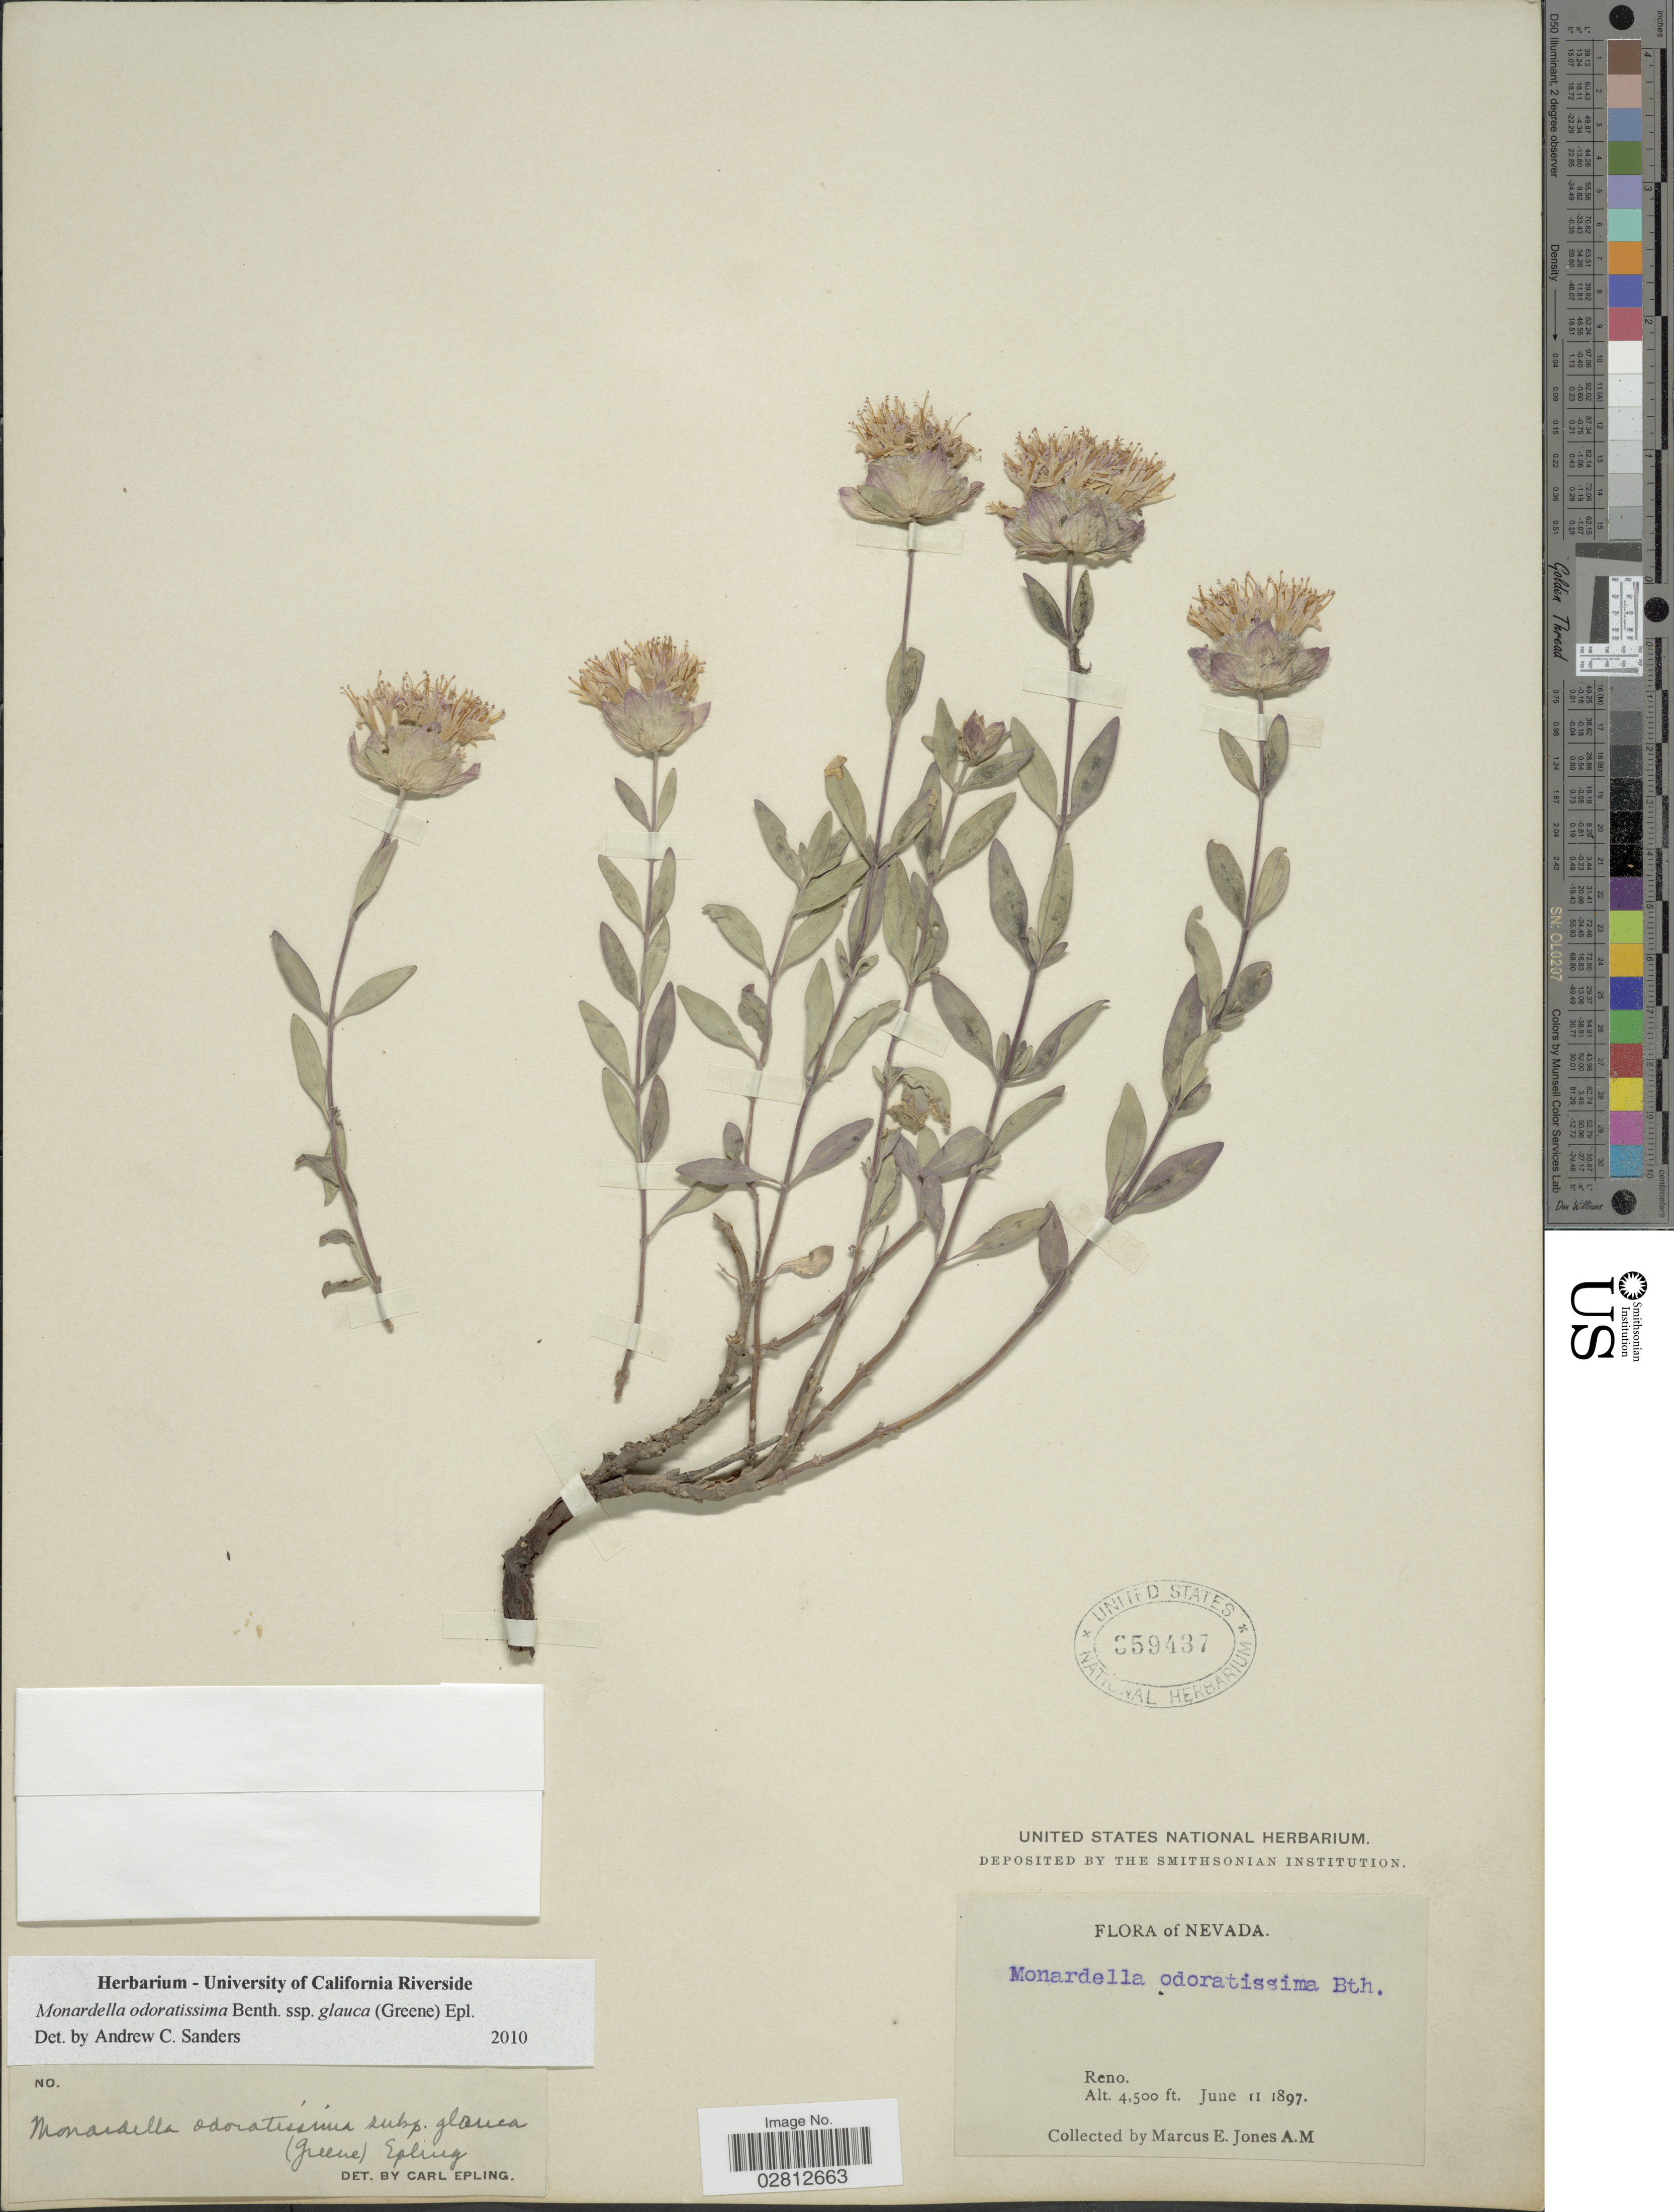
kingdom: Plantae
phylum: Tracheophyta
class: Magnoliopsida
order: Lamiales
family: Lamiaceae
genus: Monardella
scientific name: Monardella odoratissima subsp. glauca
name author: (Greene) Epling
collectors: M. E. Jones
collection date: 1897-06-11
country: United States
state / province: Nevada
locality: Reno.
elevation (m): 1372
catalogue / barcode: US 359437